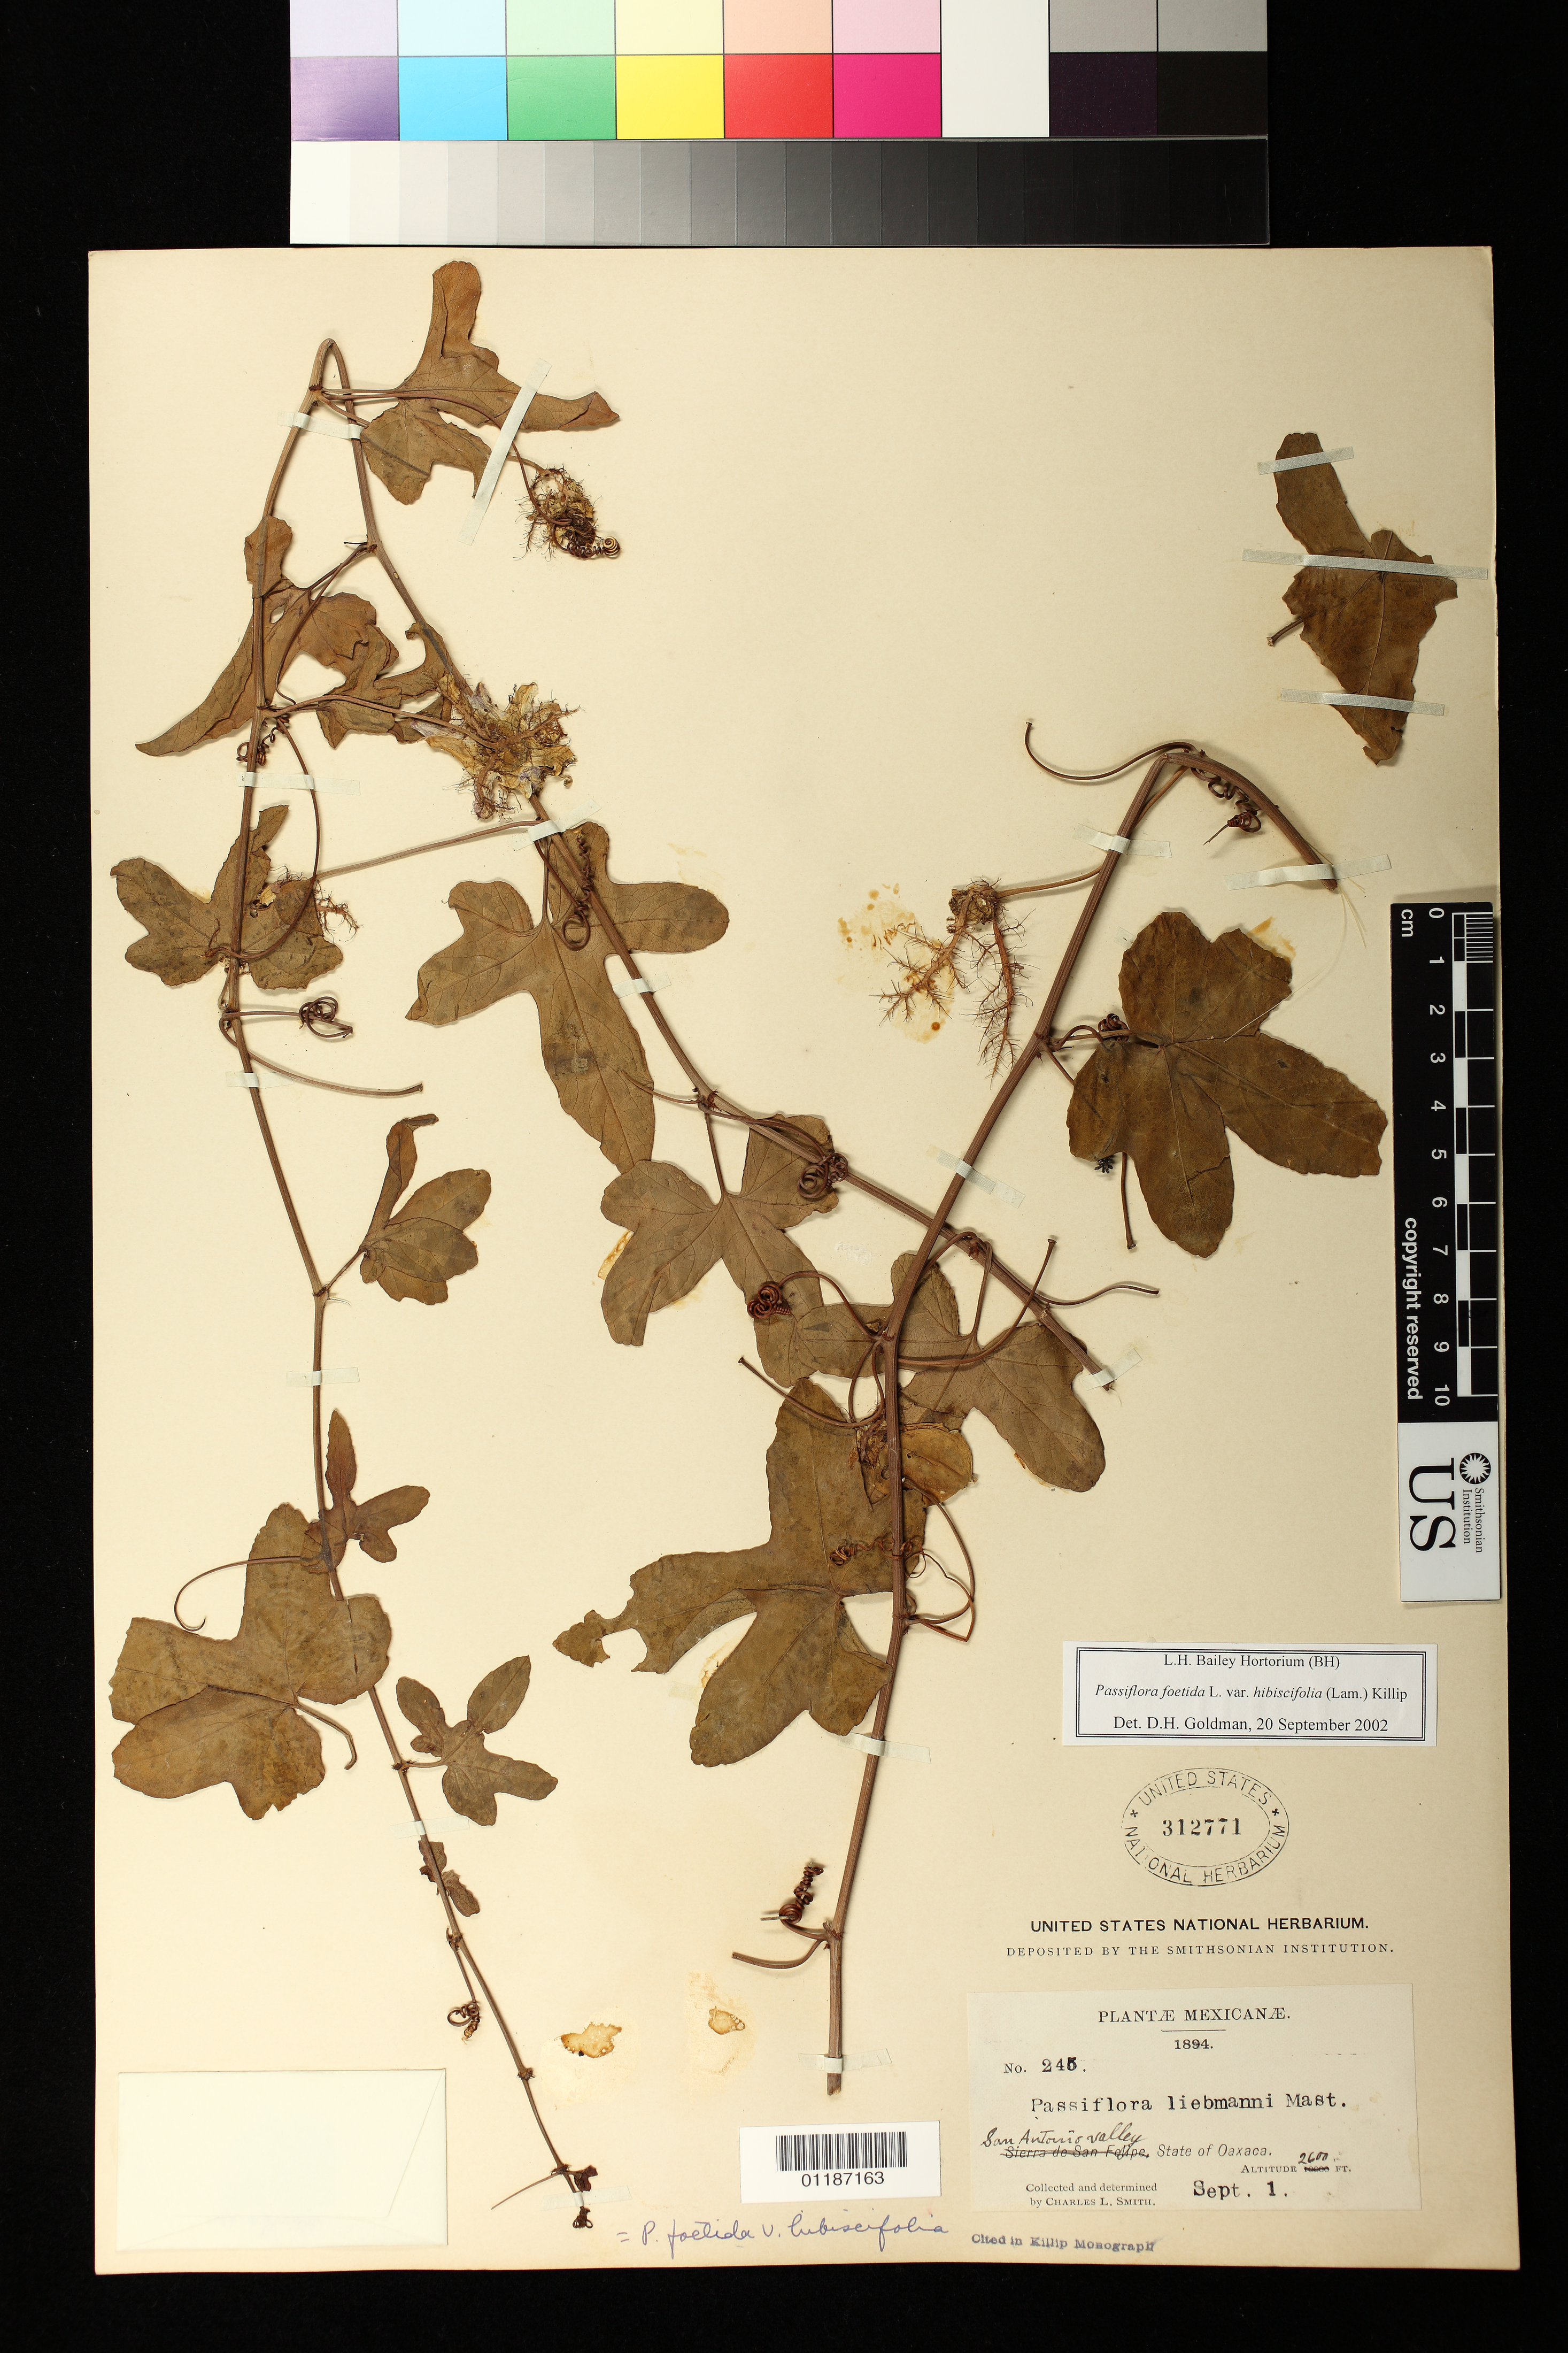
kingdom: Plantae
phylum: Tracheophyta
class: Magnoliopsida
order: Malpighiales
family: Passifloraceae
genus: Passiflora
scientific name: Passiflora foetida var. hibiscifolia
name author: L.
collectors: C. L. Smith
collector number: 245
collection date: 1894-09-01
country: Mexico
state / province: Oaxaca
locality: San Antonio Valley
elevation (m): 792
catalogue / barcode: US 312771